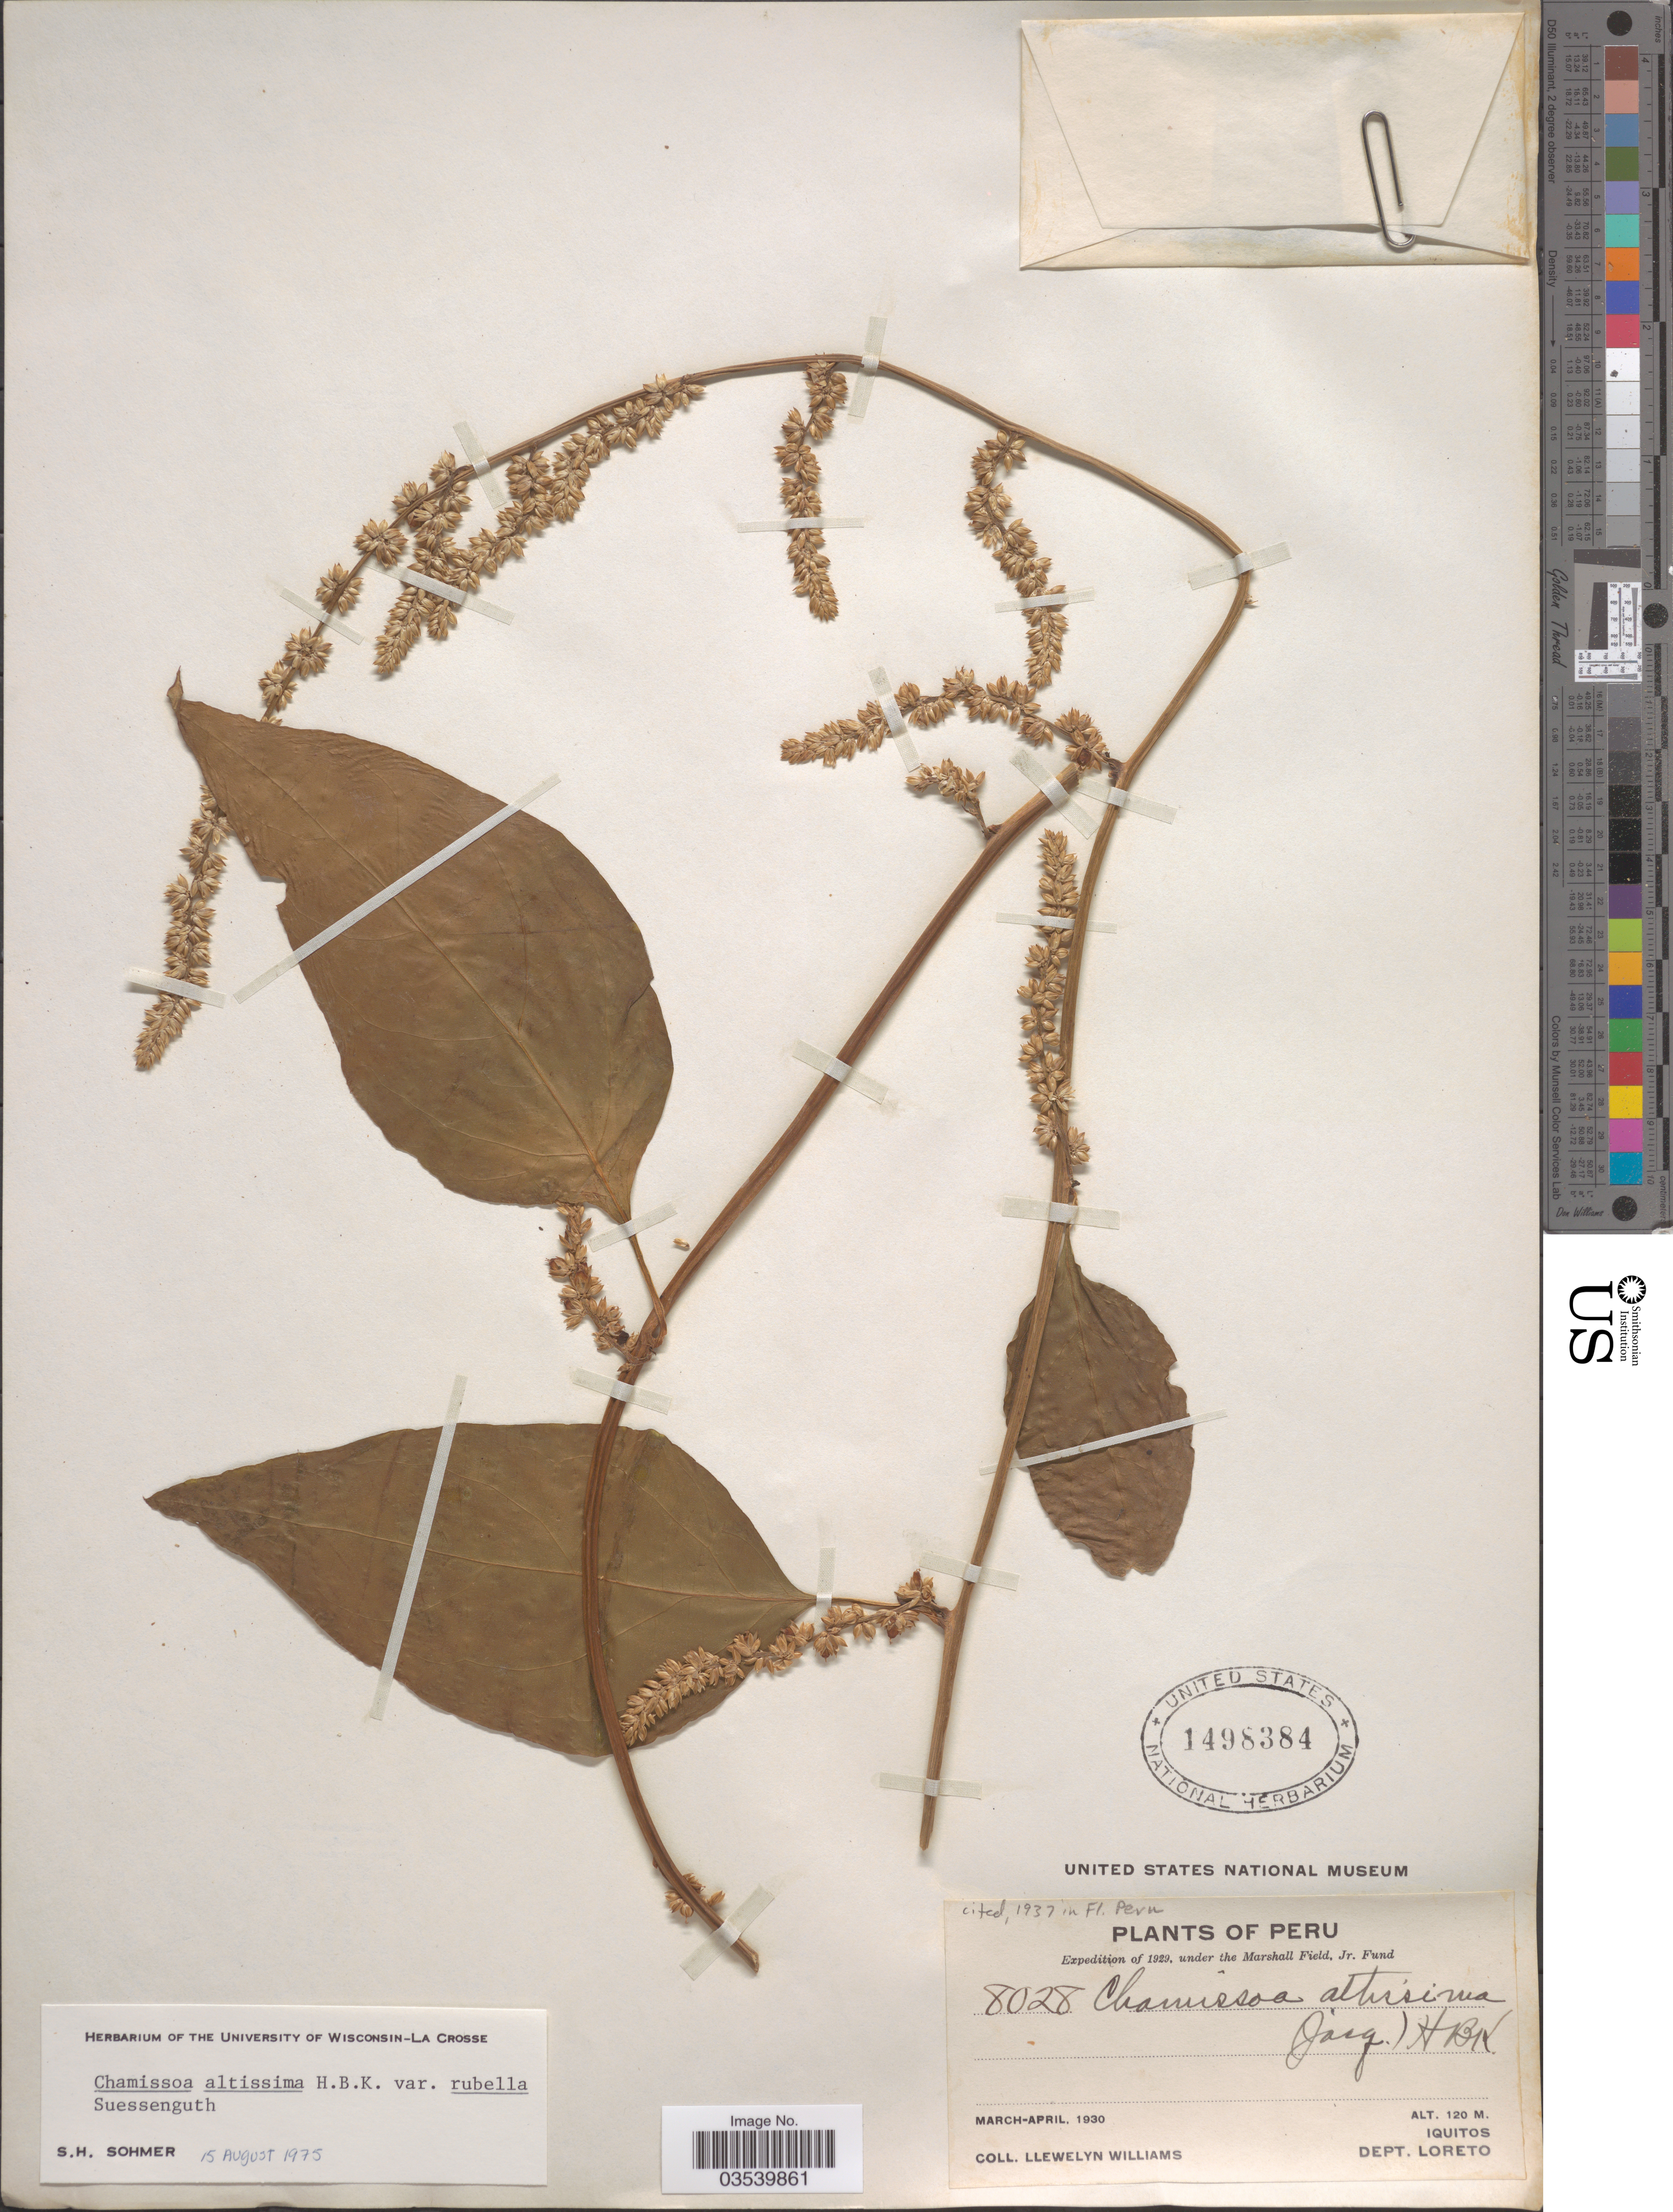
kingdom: Plantae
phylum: Tracheophyta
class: Magnoliopsida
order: Caryophyllales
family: Amaranthaceae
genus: Chamissoa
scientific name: Chamissoa altissima var. rubella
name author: Suess.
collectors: Ll. Williams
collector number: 8028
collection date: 1930-03/1930-04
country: Peru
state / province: Loreto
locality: Iquitos. Dept. Loreto.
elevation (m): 120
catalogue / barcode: US 1498384